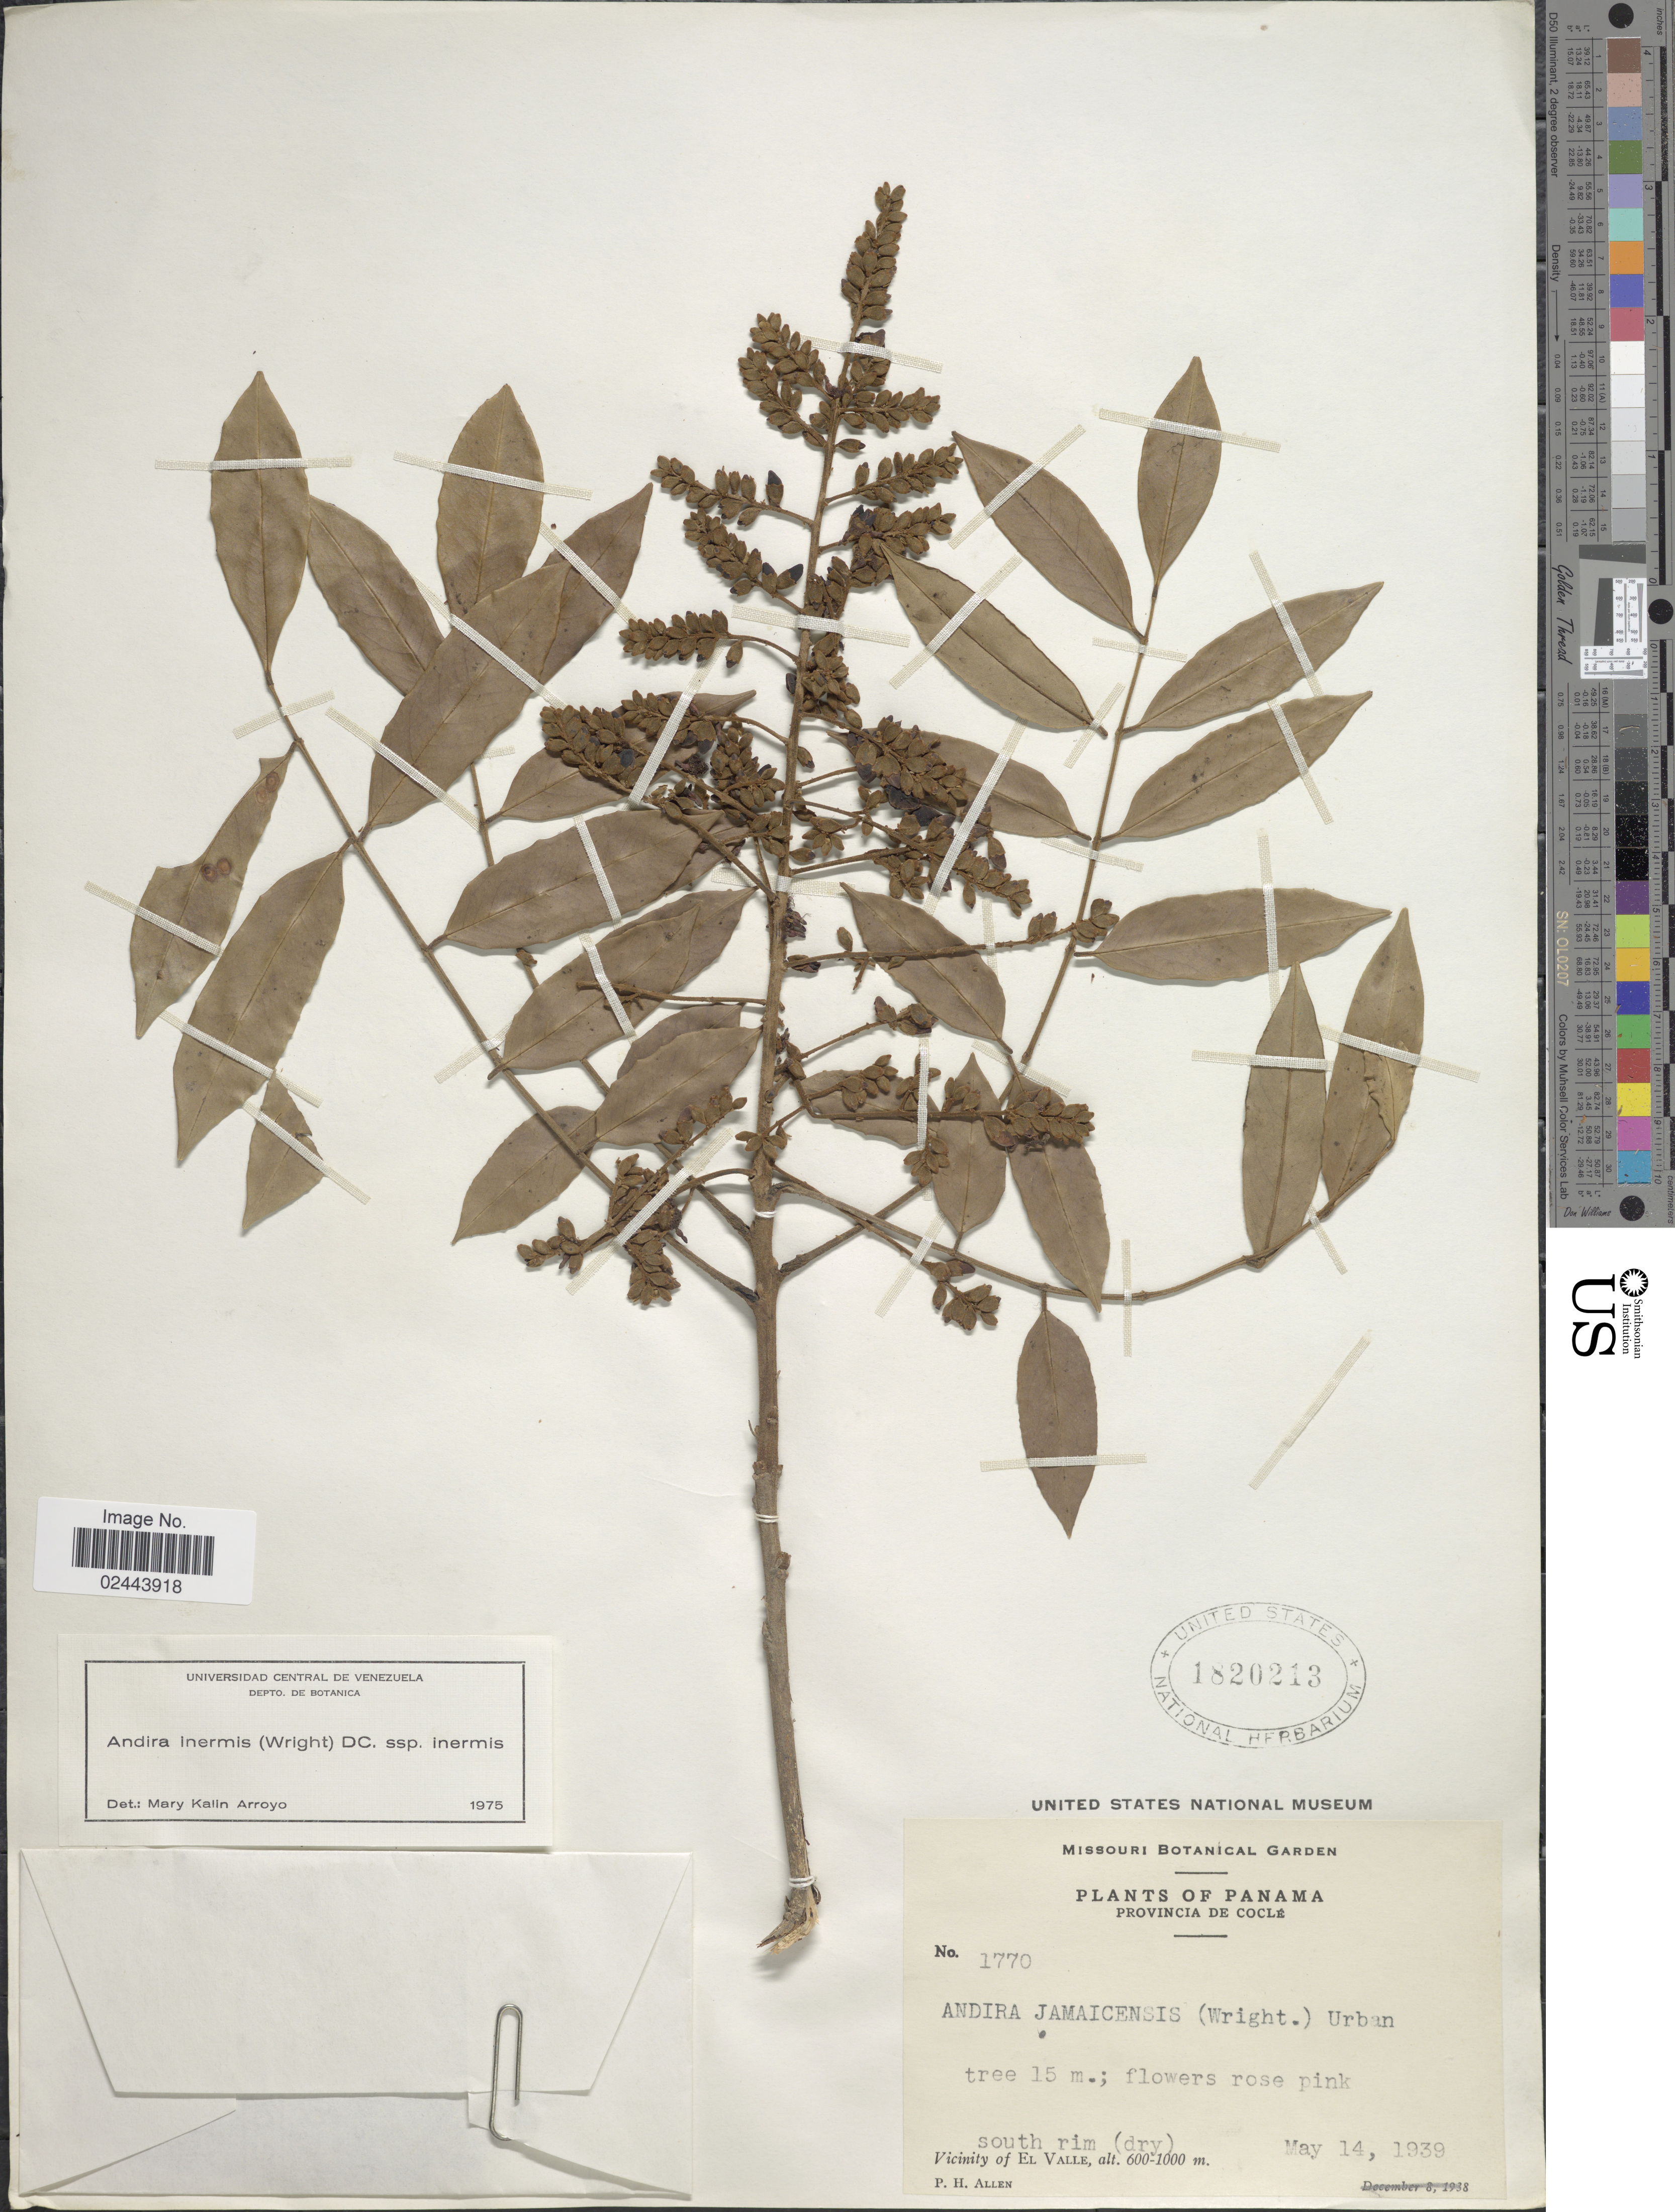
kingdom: Plantae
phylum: Tracheophyta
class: Magnoliopsida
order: Fabales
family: Fabaceae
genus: Andira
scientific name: Andira inermis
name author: (W. Wright) Kunth ex DC.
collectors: P. H. Allen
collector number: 1770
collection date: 1939-05-14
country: Panama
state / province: Coclé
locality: South rim (dry) Vicinity of El Valle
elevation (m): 600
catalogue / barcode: US 1820213